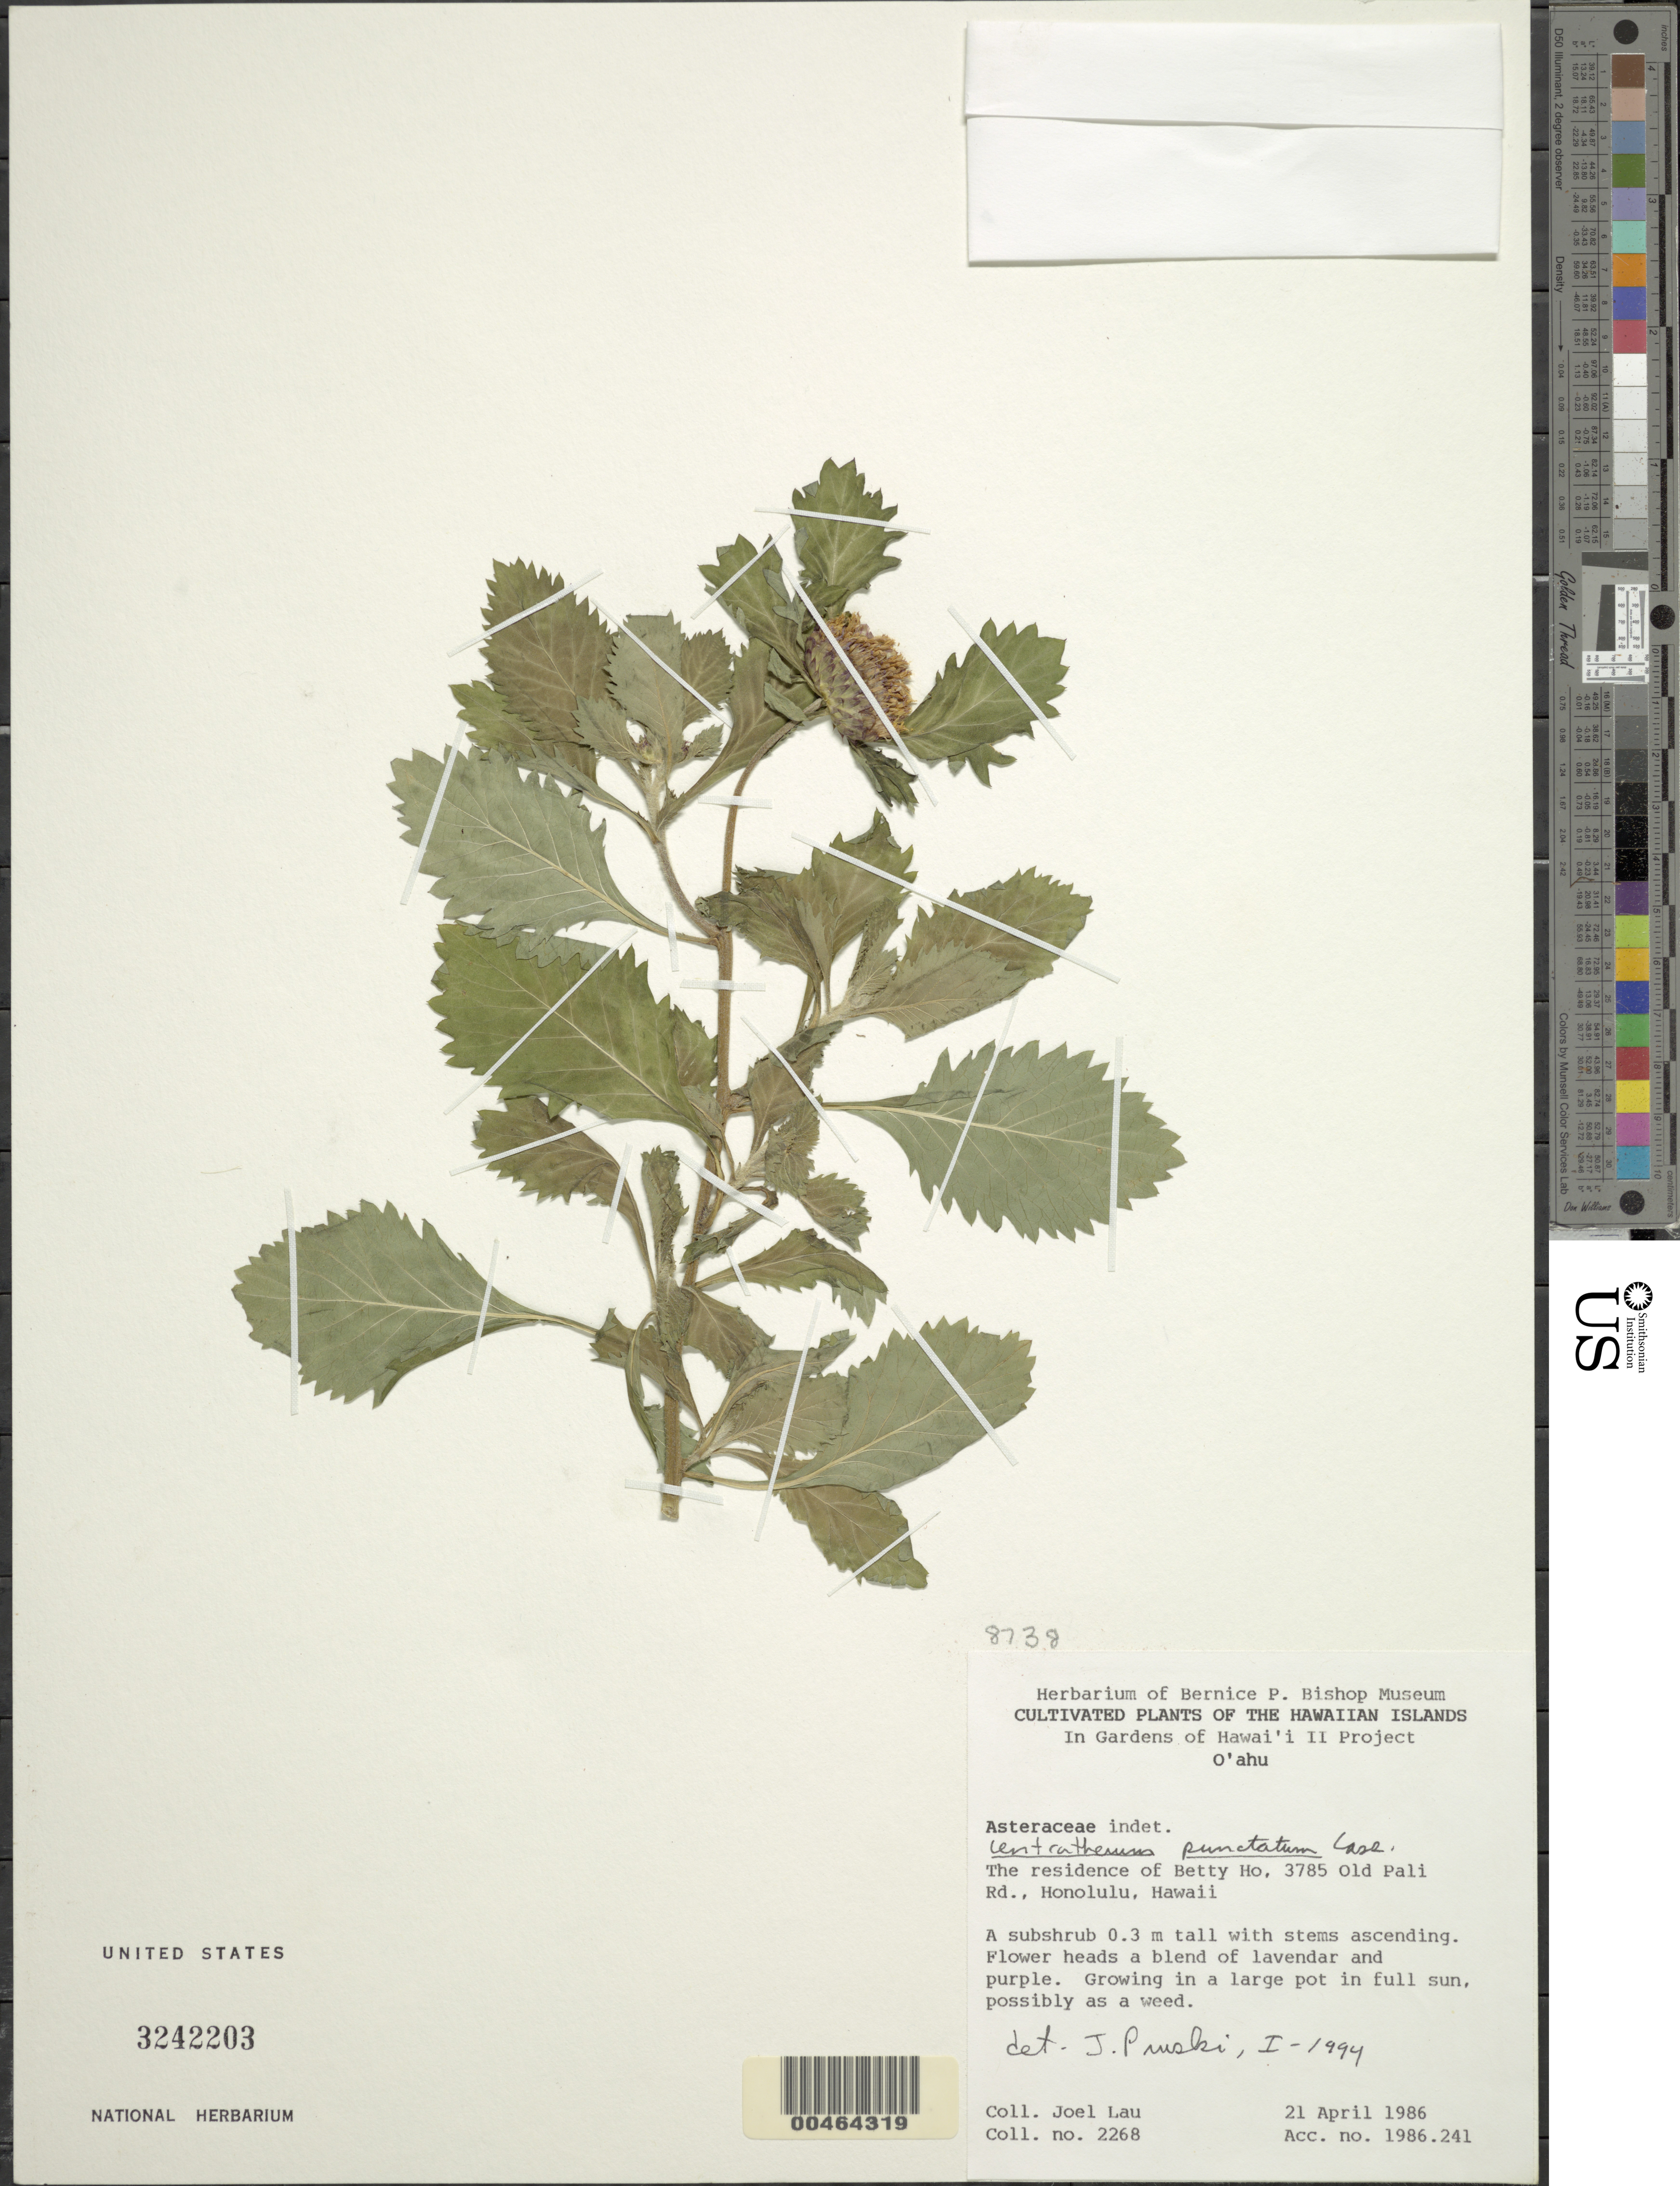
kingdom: Plantae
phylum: Tracheophyta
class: Magnoliopsida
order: Asterales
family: Asteraceae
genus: Centratherum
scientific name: Centratherum punctatum subsp. punctatum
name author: Cass.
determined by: Pruski, J. F.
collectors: J. Lau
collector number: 2268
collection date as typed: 21 Apr 1986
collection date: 1986-04-21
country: United States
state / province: Hawaii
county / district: Honolulu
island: Oahu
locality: The residence of Betty Ho, 3785 Old Pali Rd., Honolulu.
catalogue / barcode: US 3242203